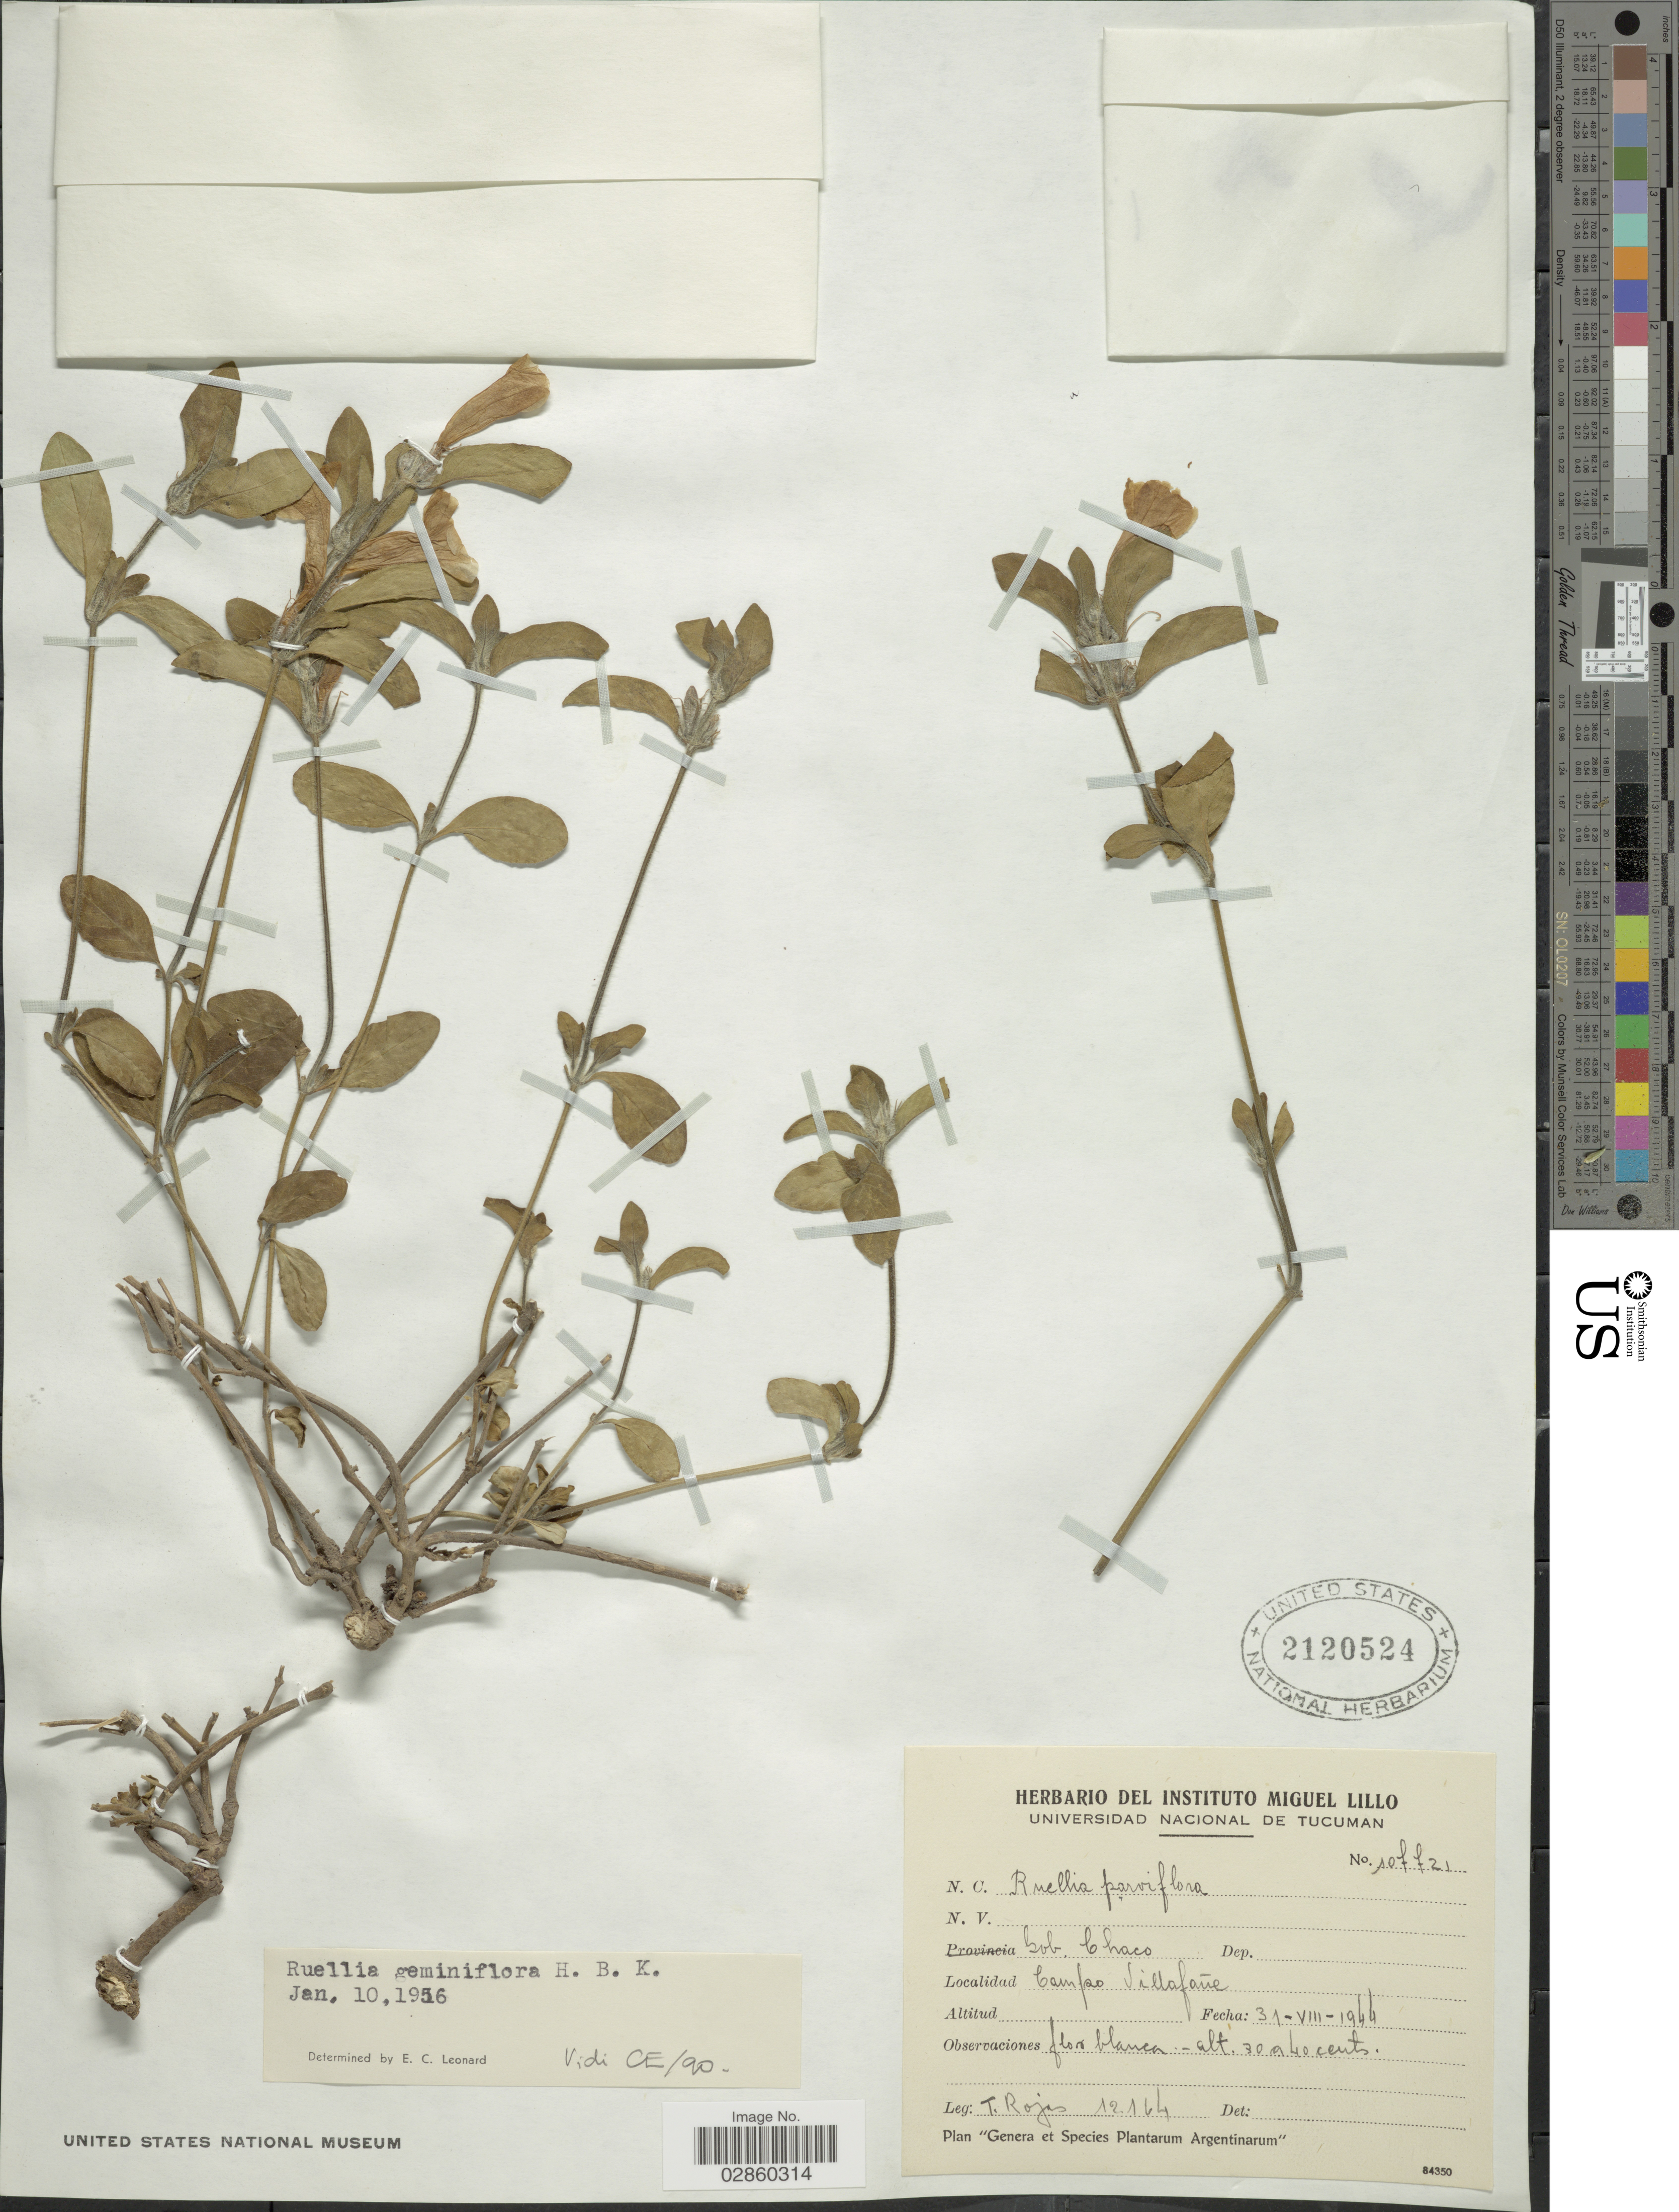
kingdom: Plantae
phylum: Tracheophyta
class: Magnoliopsida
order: Lamiales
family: Acanthaceae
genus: Ruellia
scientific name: Ruellia geminiflora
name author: Kunth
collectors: T. Rojas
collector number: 12164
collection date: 1944-08-31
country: Argentina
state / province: Chaco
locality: Gob. Chaco, Campo Villafane.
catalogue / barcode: US 2120524